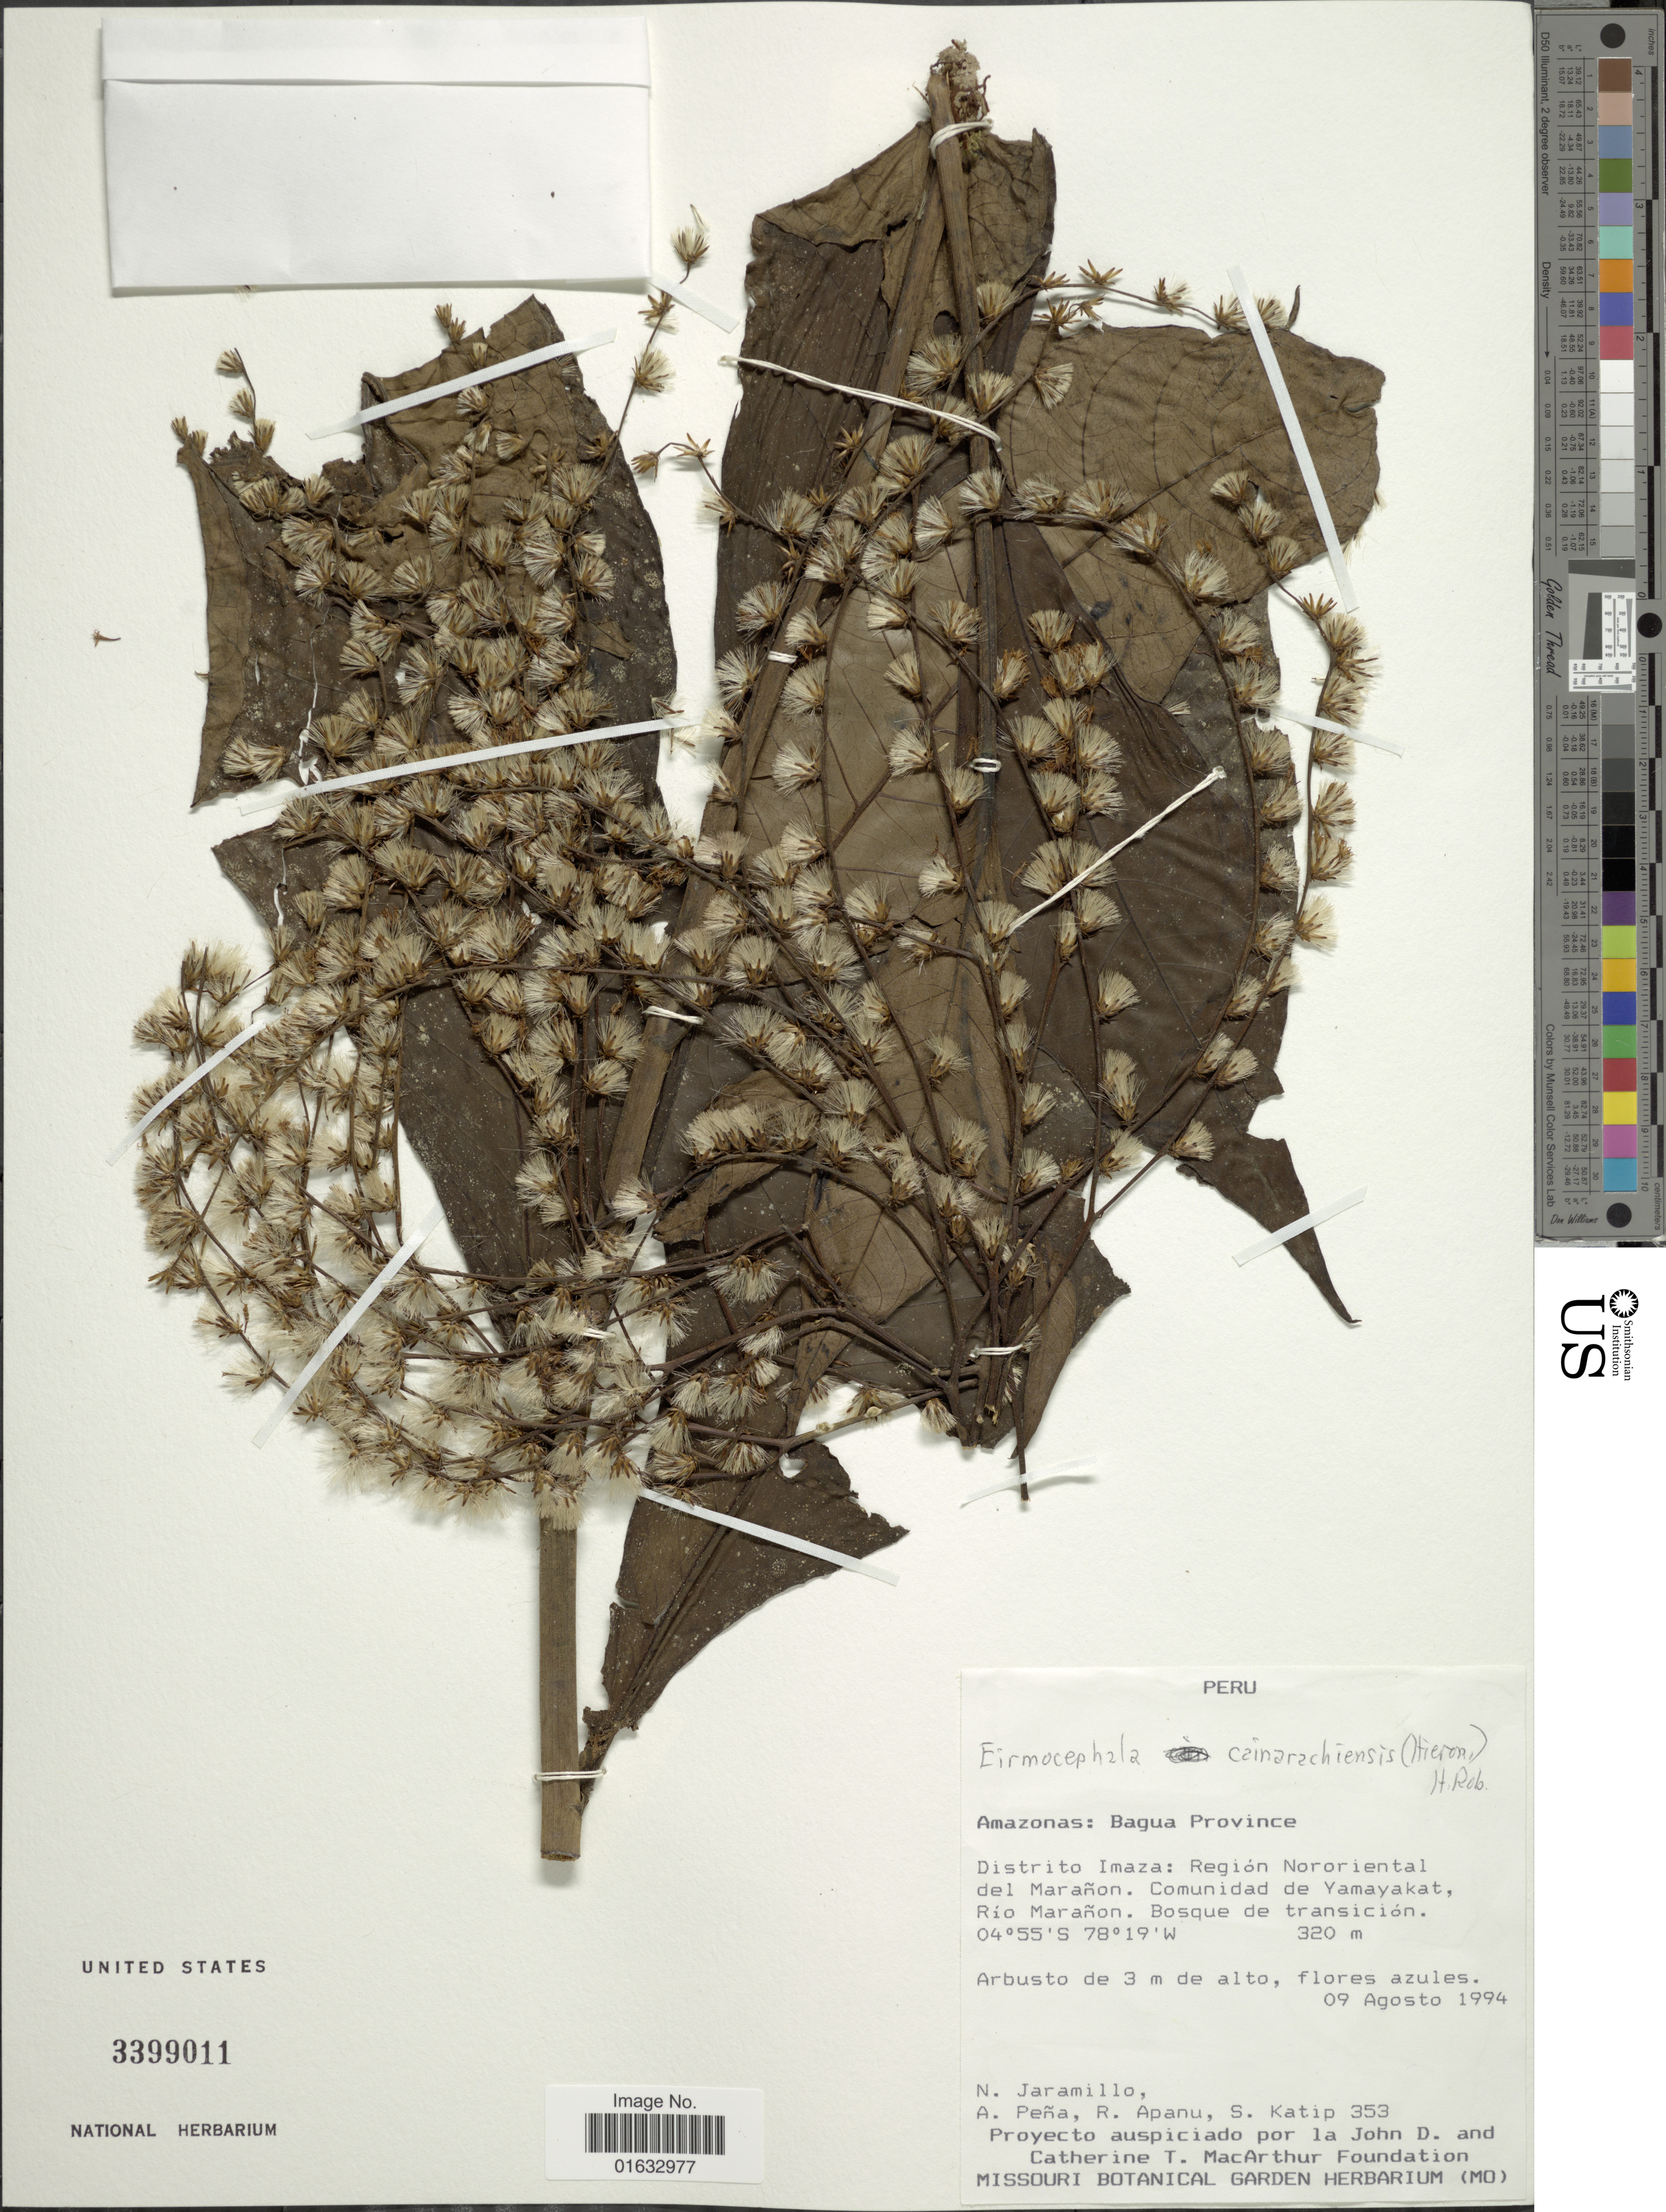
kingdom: Plantae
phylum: Tracheophyta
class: Magnoliopsida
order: Asterales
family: Asteraceae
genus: Eirmocephala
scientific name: Eirmocephala cainarachiensis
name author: (Hieron.) H. Rob.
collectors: N. Jaramillo, A. Peña, R. Apanu & S. Katip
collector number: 353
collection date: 1994-08-09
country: Peru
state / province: Amazonas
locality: Peru, Amazonas: Bagua Province, Distrito Imaza: Región Nororiental del Marañón. Comunidad de Yamayakat Río Marañón.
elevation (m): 320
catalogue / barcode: US 3399011